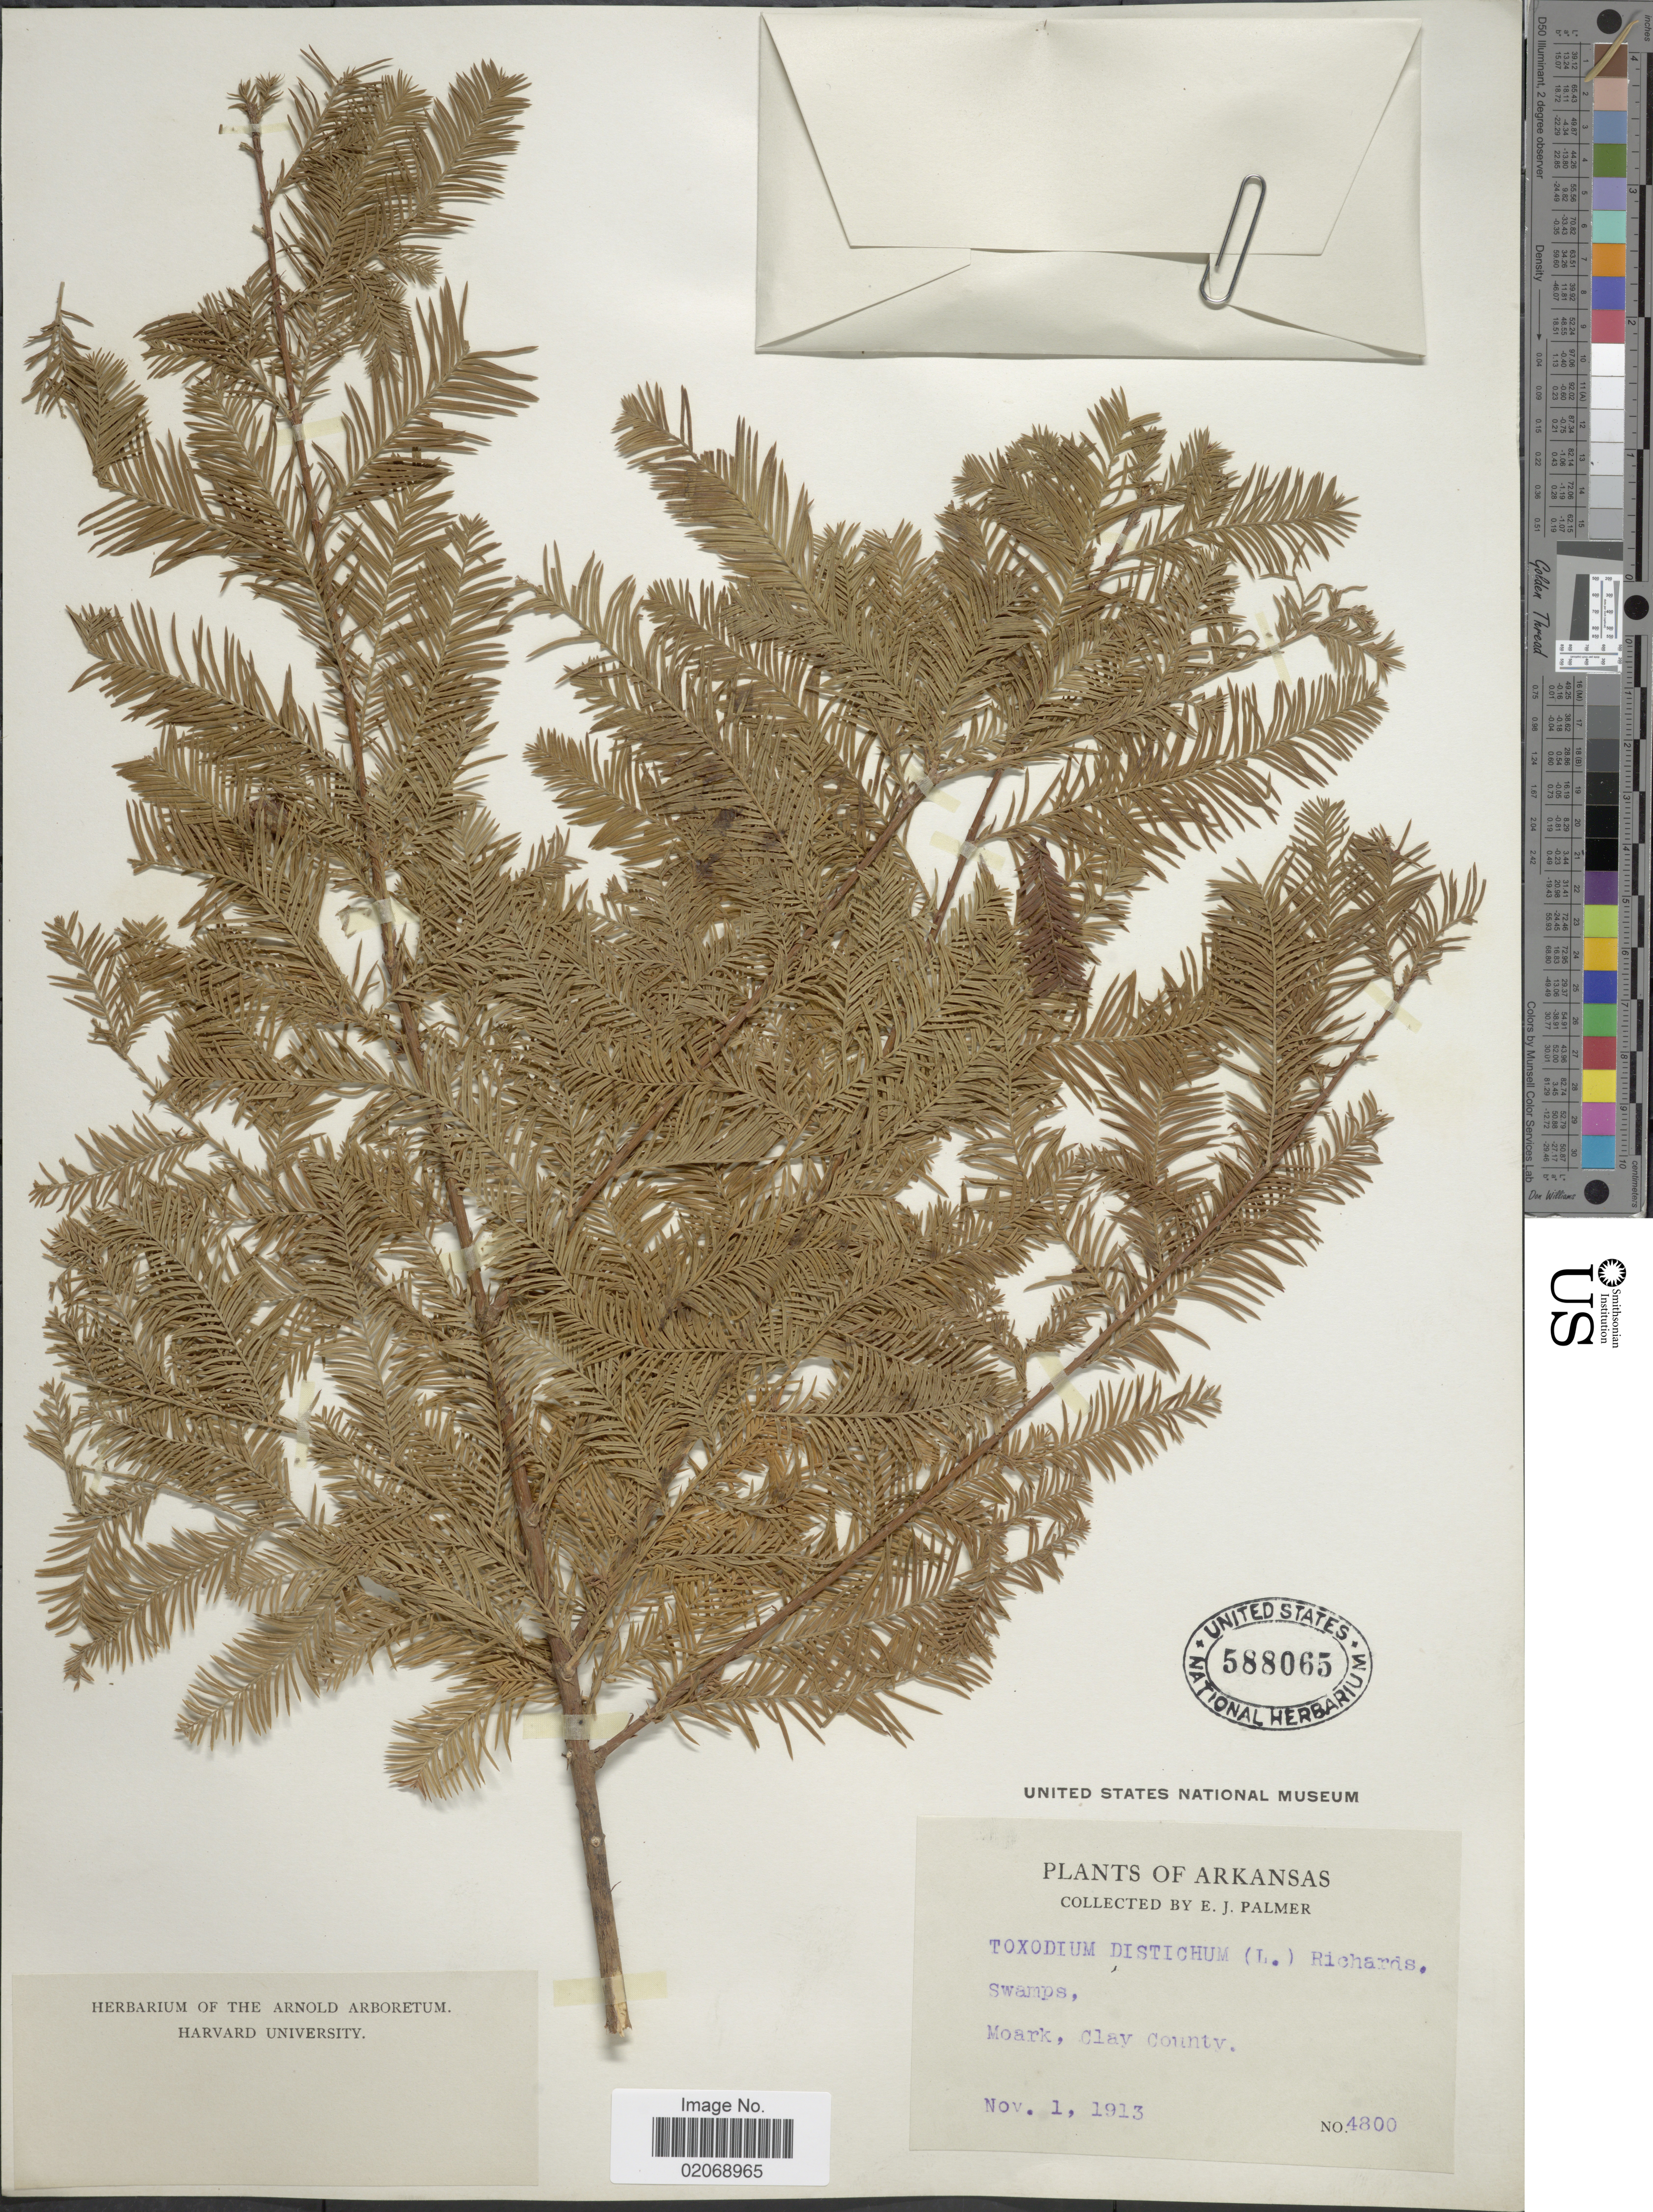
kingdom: Plantae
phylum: Tracheophyta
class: Pinopsida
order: Pinales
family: Cupressaceae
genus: Taxodium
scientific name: Taxodium distichum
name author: (L.) Rich.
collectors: E. J. Palmer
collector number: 4800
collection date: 1913-11-01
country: United States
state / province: Arkansas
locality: Moark, Clay County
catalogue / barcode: US 588065